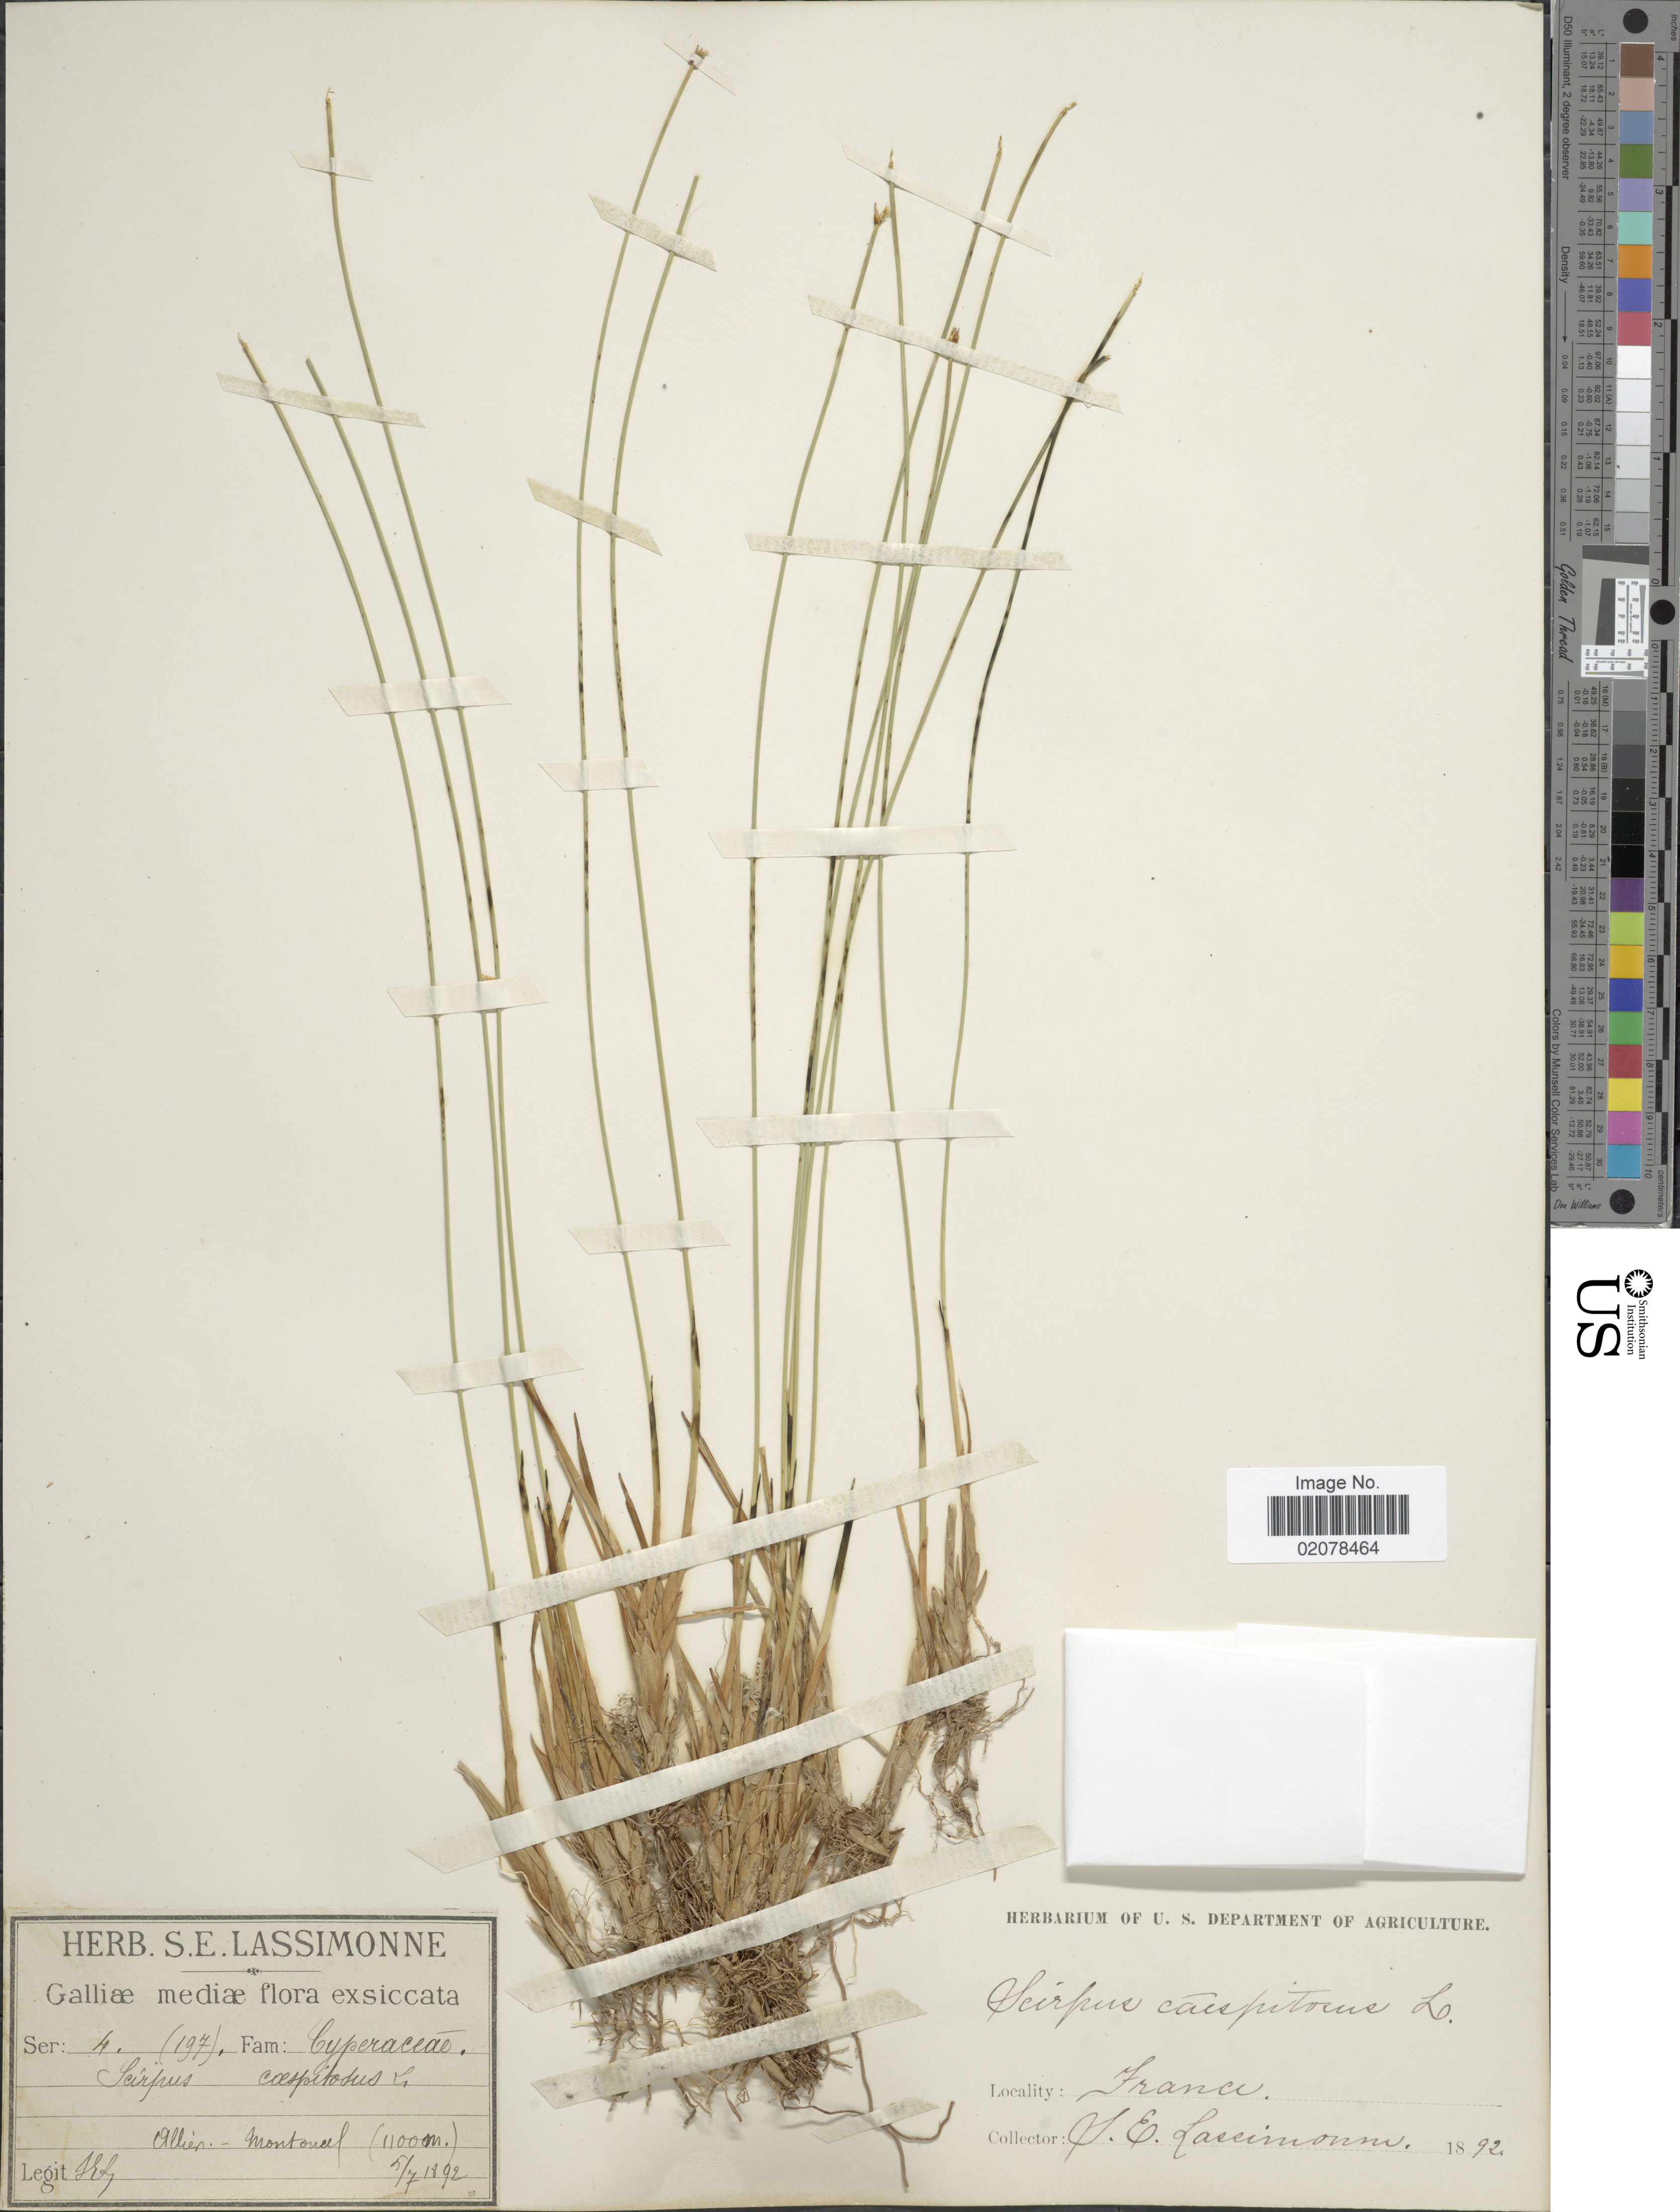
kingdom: Plantae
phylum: Tracheophyta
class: Liliopsida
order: Poales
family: Cyperaceae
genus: Trichophorum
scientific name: Trichophorum cespitosum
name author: (L.) Hartm.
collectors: S. Lassimonne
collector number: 4?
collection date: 1892-07-05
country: France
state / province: Auvergne-Rhône-Alpes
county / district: Allier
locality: Galliæ [France]. Allier - Montoncel.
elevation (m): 1100